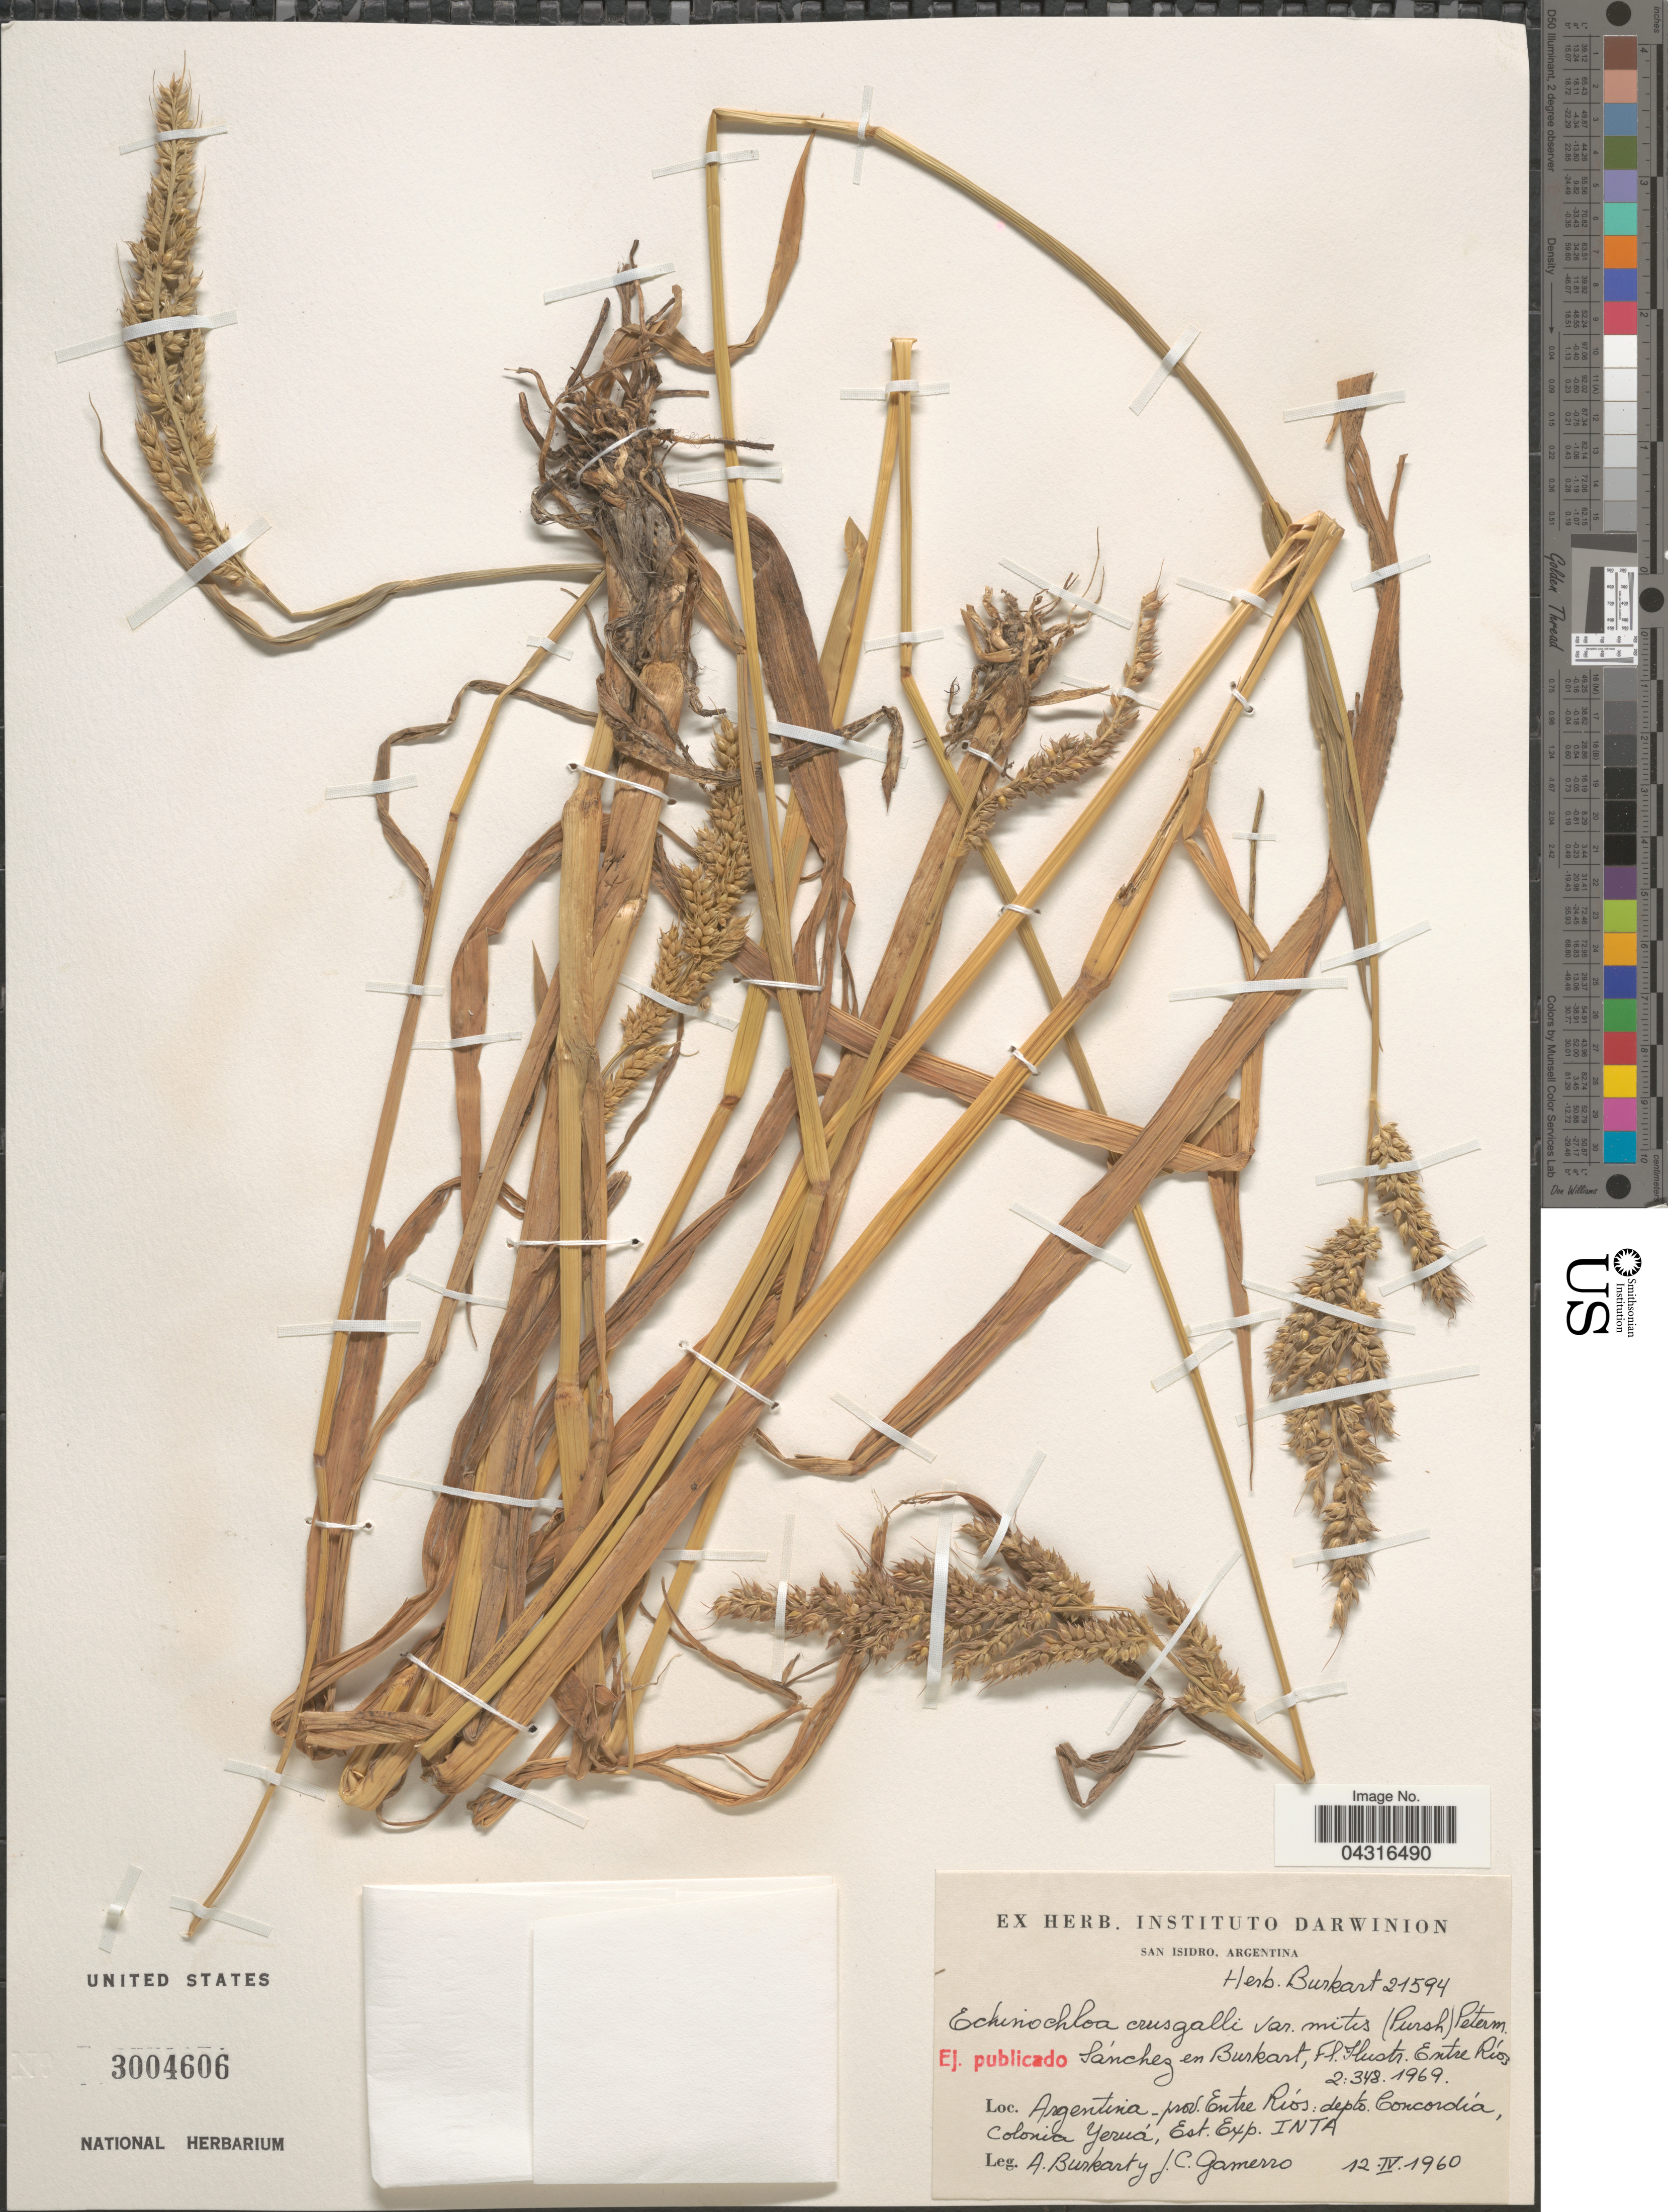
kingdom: Plantae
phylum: Tracheophyta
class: Liliopsida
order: Poales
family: Poaceae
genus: Echinochloa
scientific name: Echinochloa crus-galli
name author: (L.) P. Beauv.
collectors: A. E. Burkart & J. Gamerro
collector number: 21594?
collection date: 1960-04-12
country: Argentina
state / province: Entre Rios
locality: Depto. Concordía, Colonia Yeruá, Est. Exp. INTA.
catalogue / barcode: US 3004606